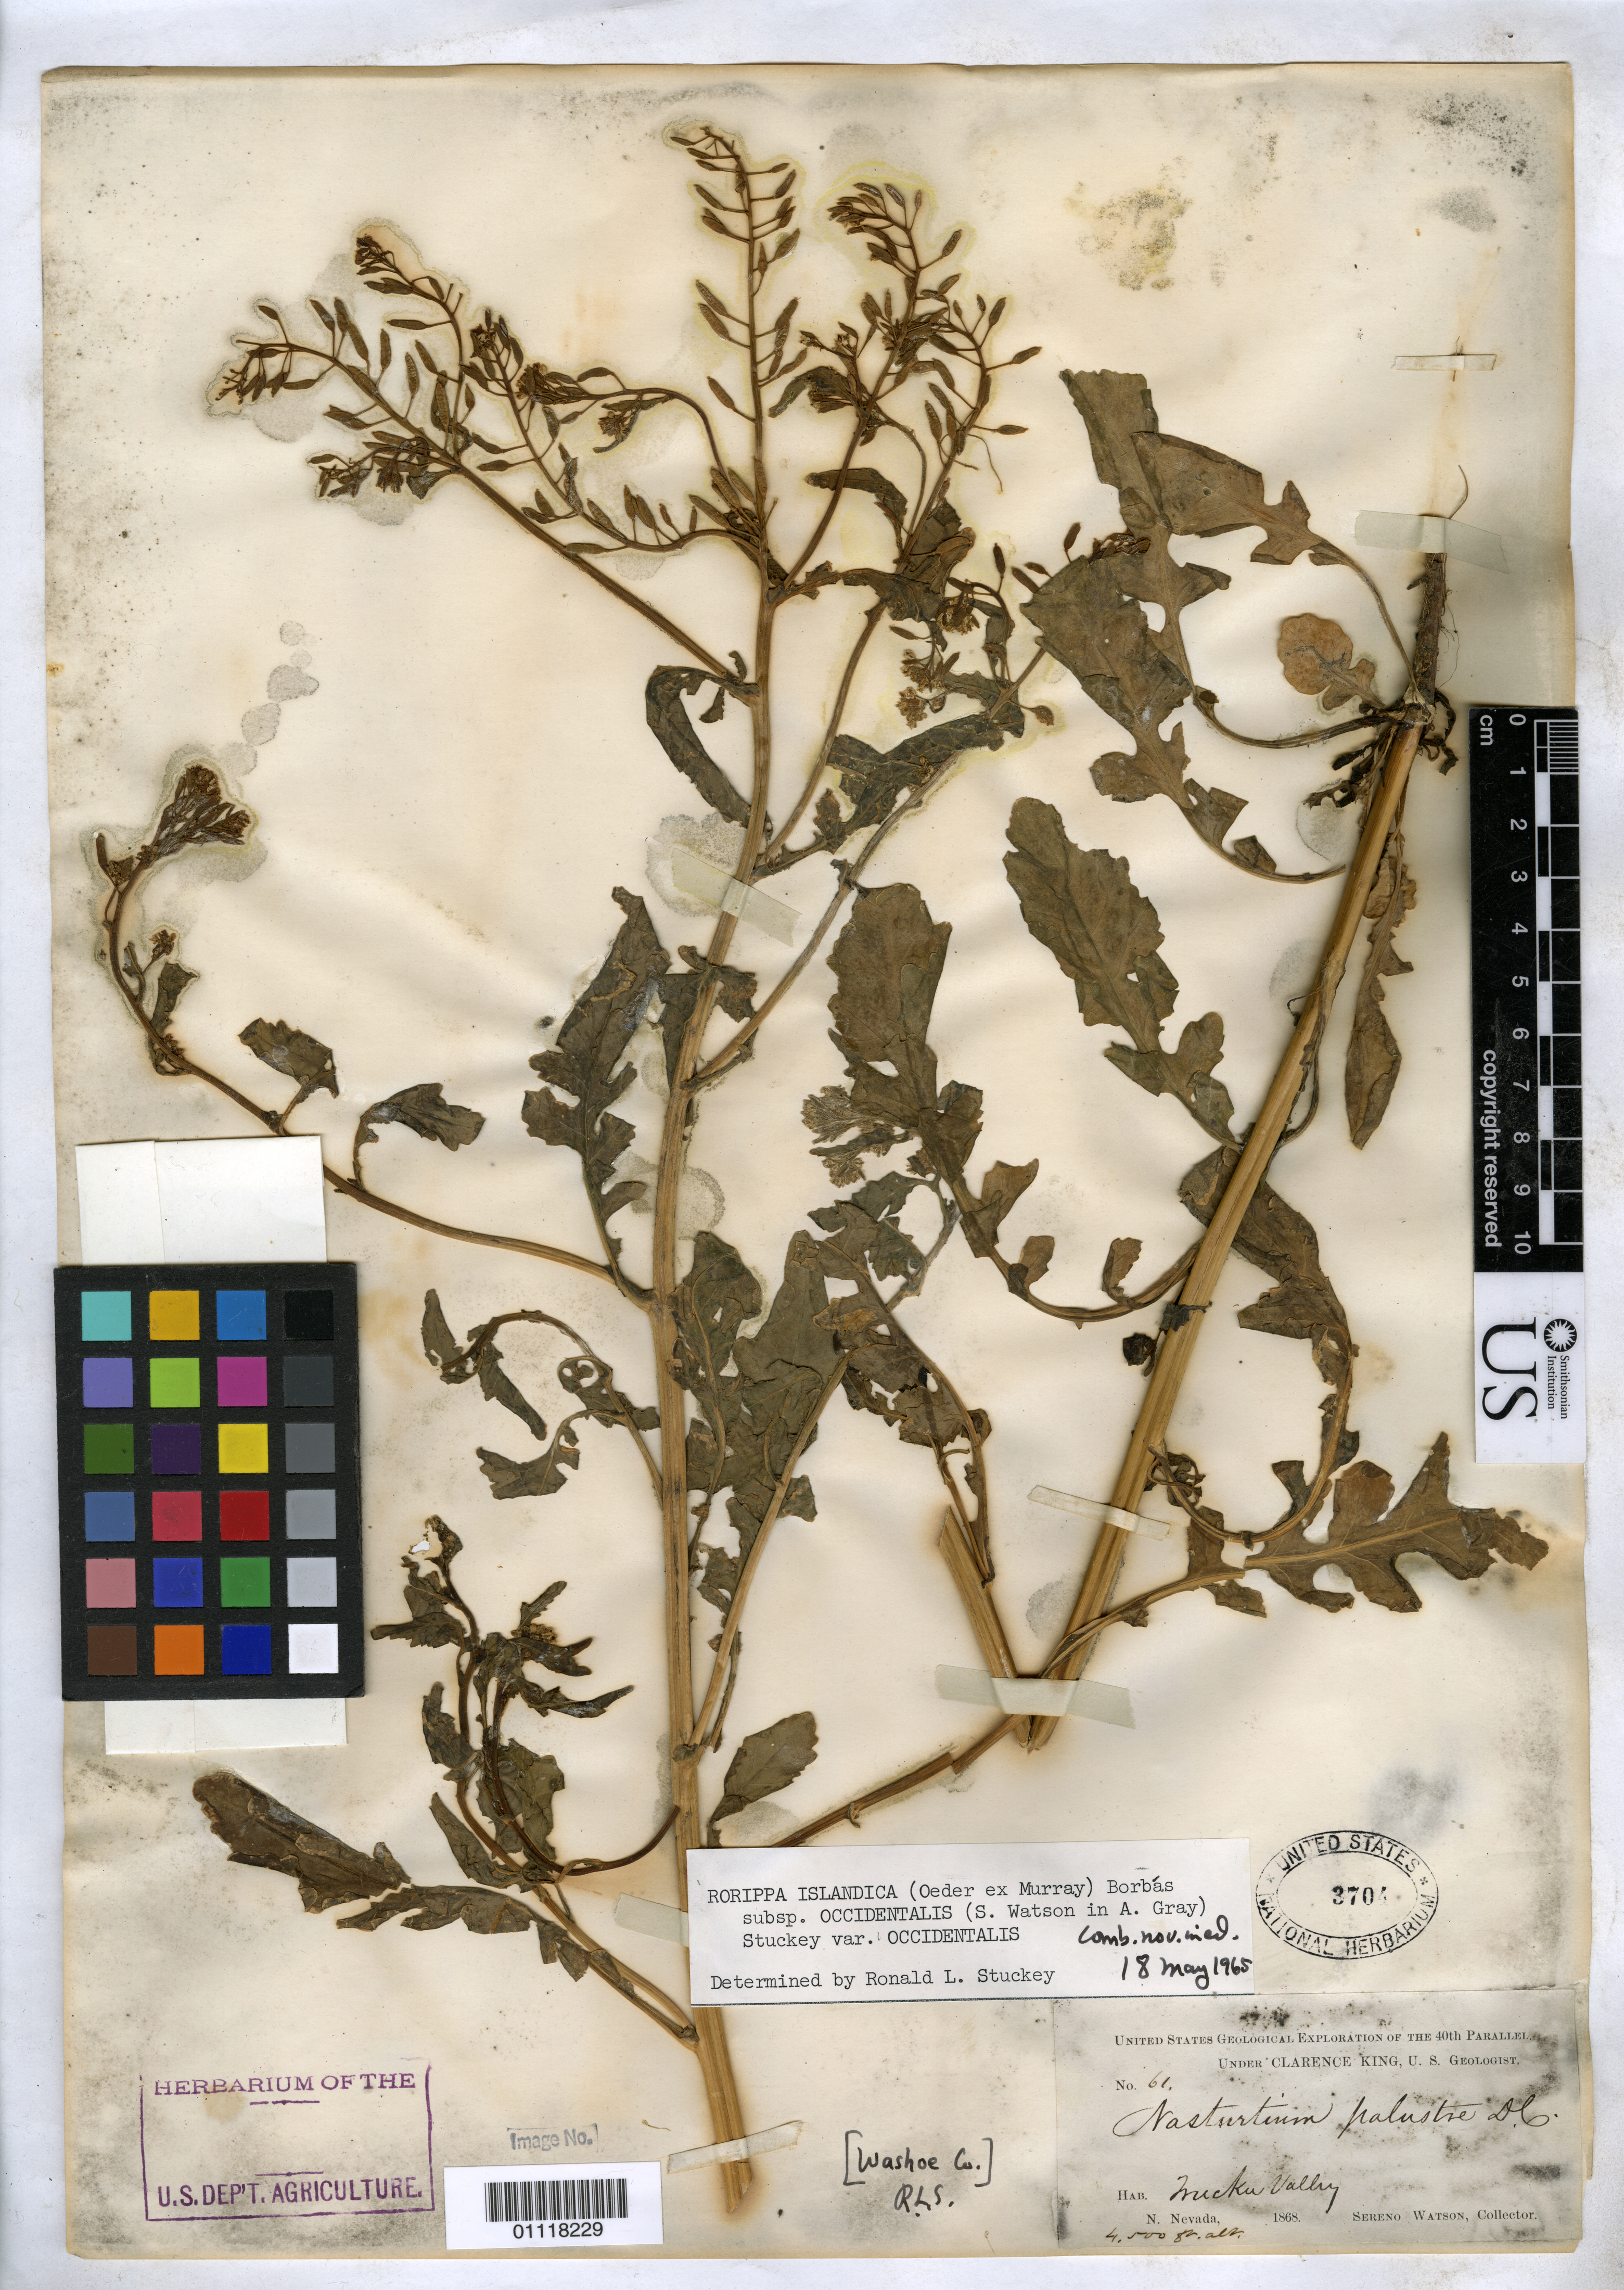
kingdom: Plantae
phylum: Tracheophyta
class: Magnoliopsida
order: Brassicales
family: Brassicaceae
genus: Rorippa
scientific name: Rorippa islandica var. occidentalis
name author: (S. Watson) Butters & Abbe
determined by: Stuckey, R. L.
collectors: S. Watson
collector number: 61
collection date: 1868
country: United States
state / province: Nevada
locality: Truckee Valley, N. Nevada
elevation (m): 1372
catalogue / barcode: US 3704